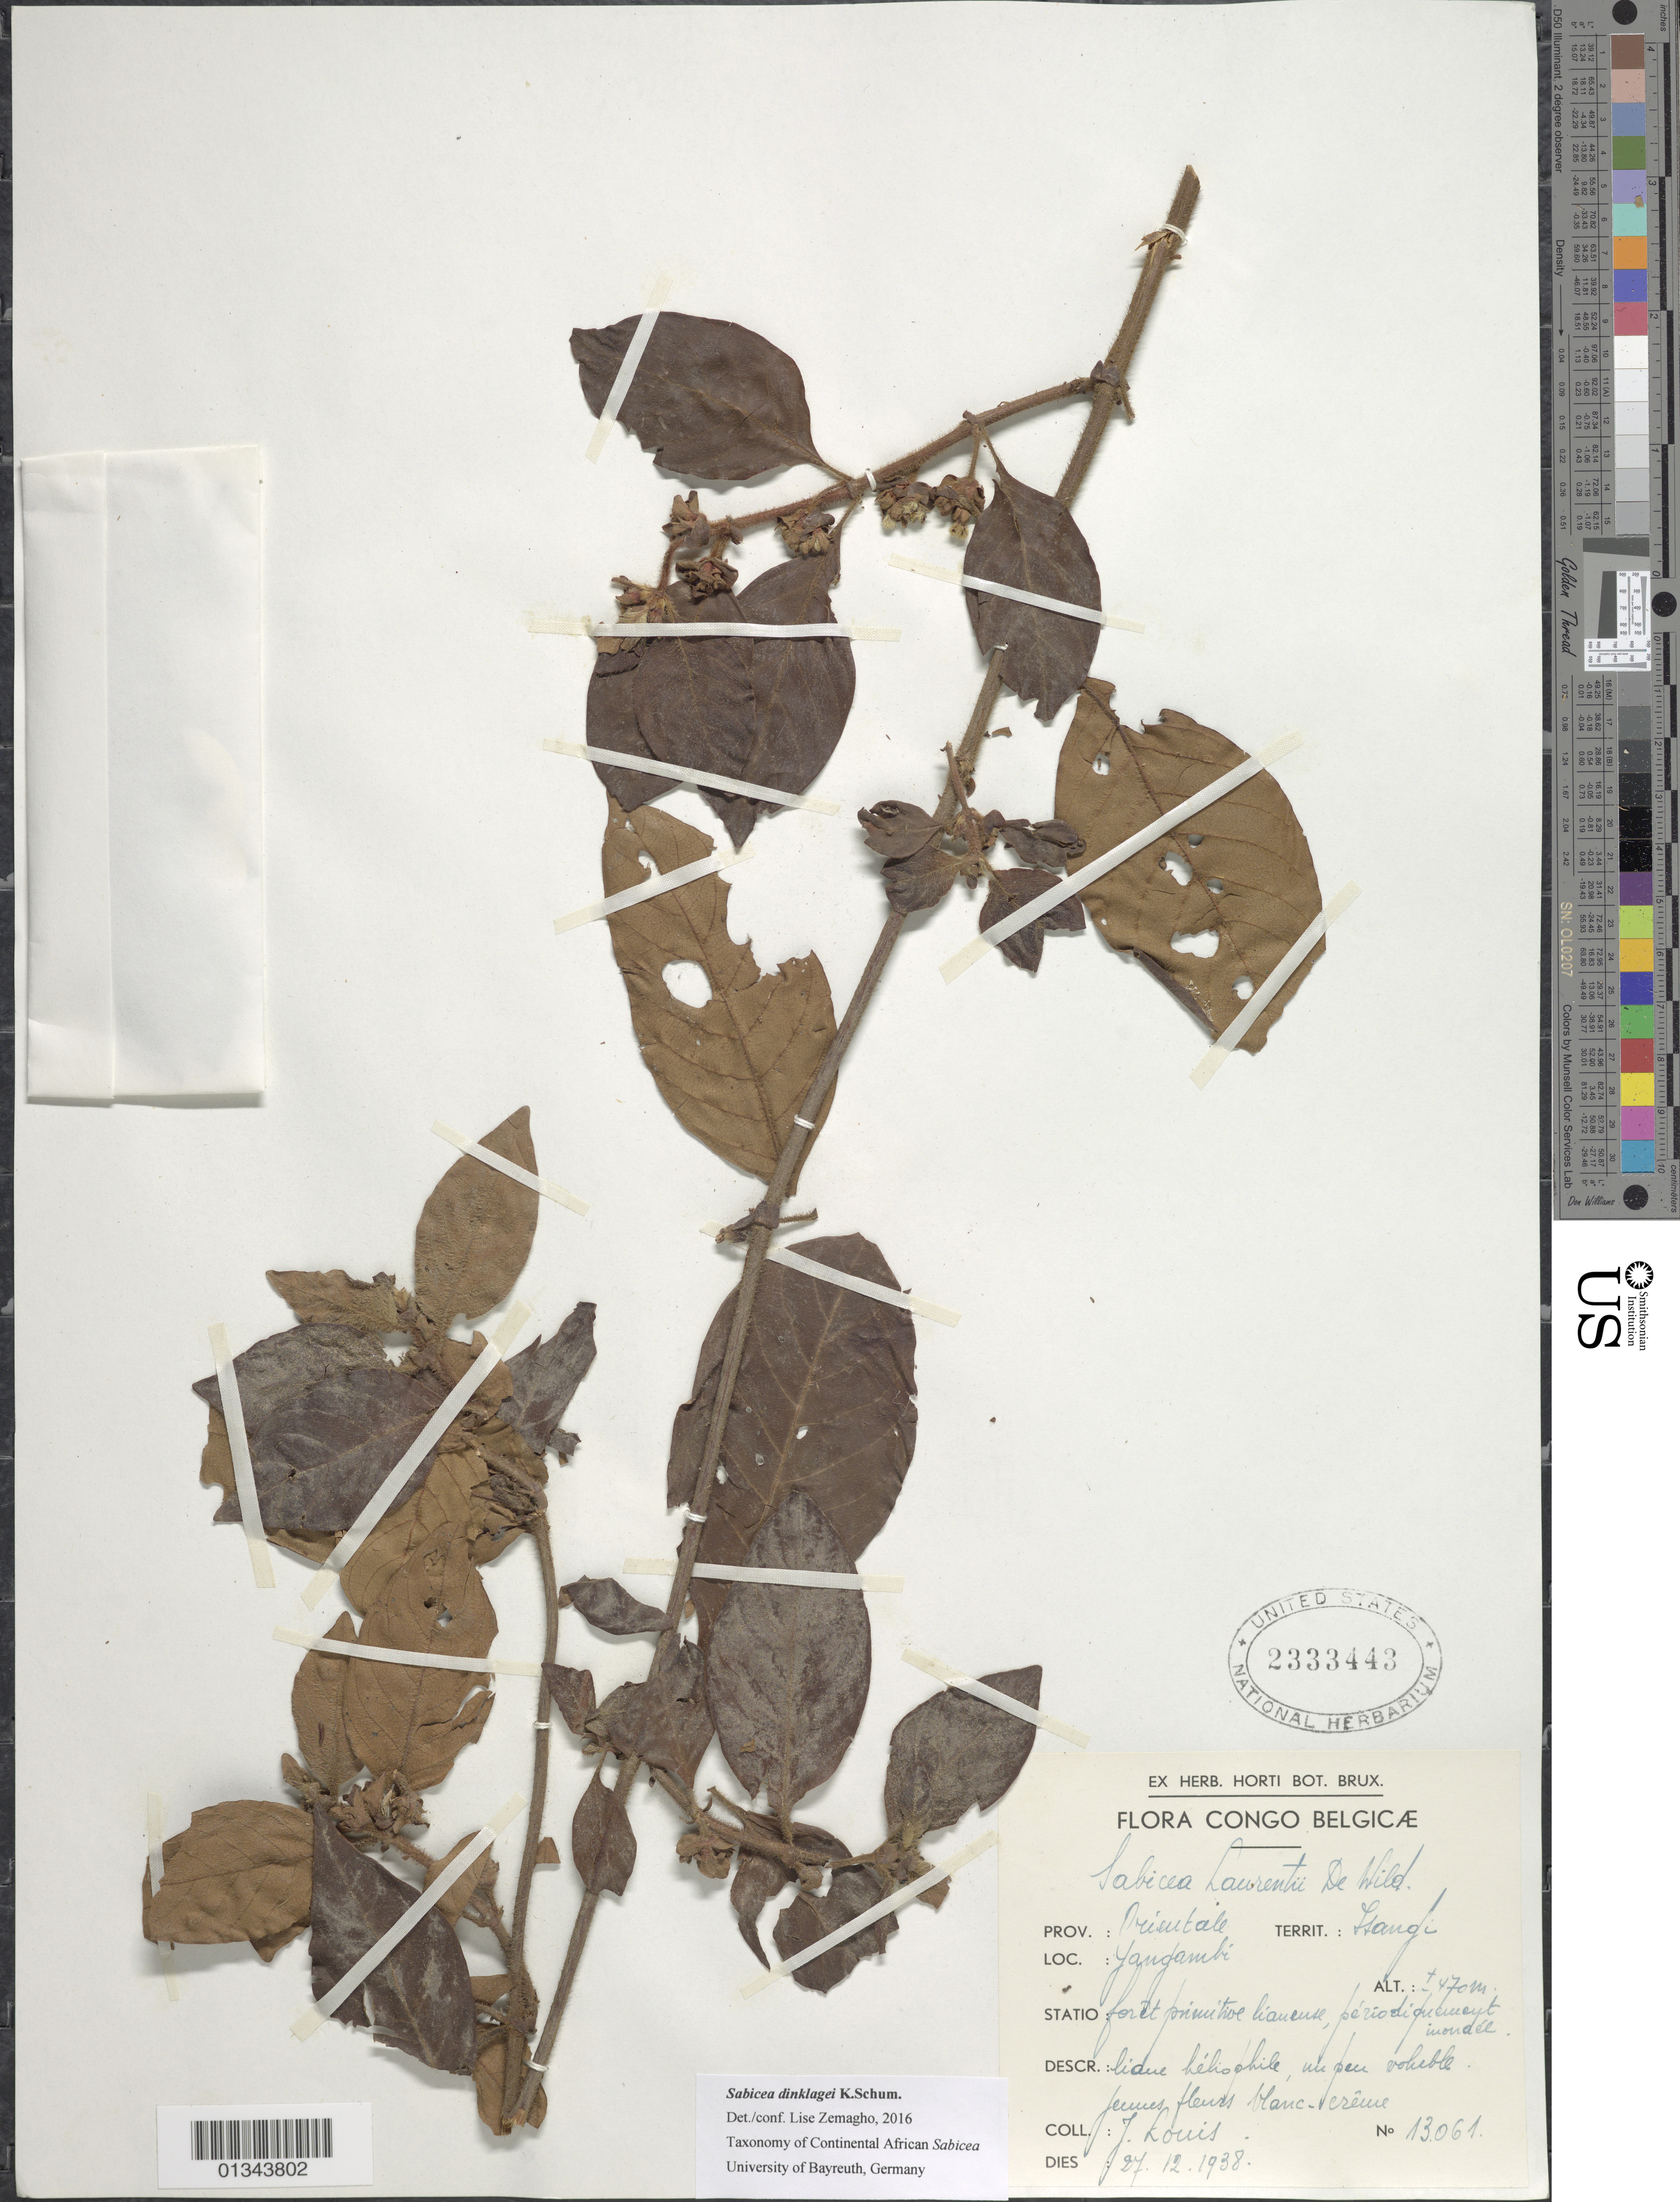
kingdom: Plantae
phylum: Tracheophyta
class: Magnoliopsida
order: Gentianales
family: Rubiaceae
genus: Sabicea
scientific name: Sabicea dinklagei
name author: K. Schum.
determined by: Zemagho, Lise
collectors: J. Louis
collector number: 13061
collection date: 1938-12-27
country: Congo, Democratic Republic of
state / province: Tshopo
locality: Isangi Territory, Yangambi.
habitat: foret primitive lianense, periodiquement mondel.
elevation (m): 470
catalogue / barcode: US 2333443